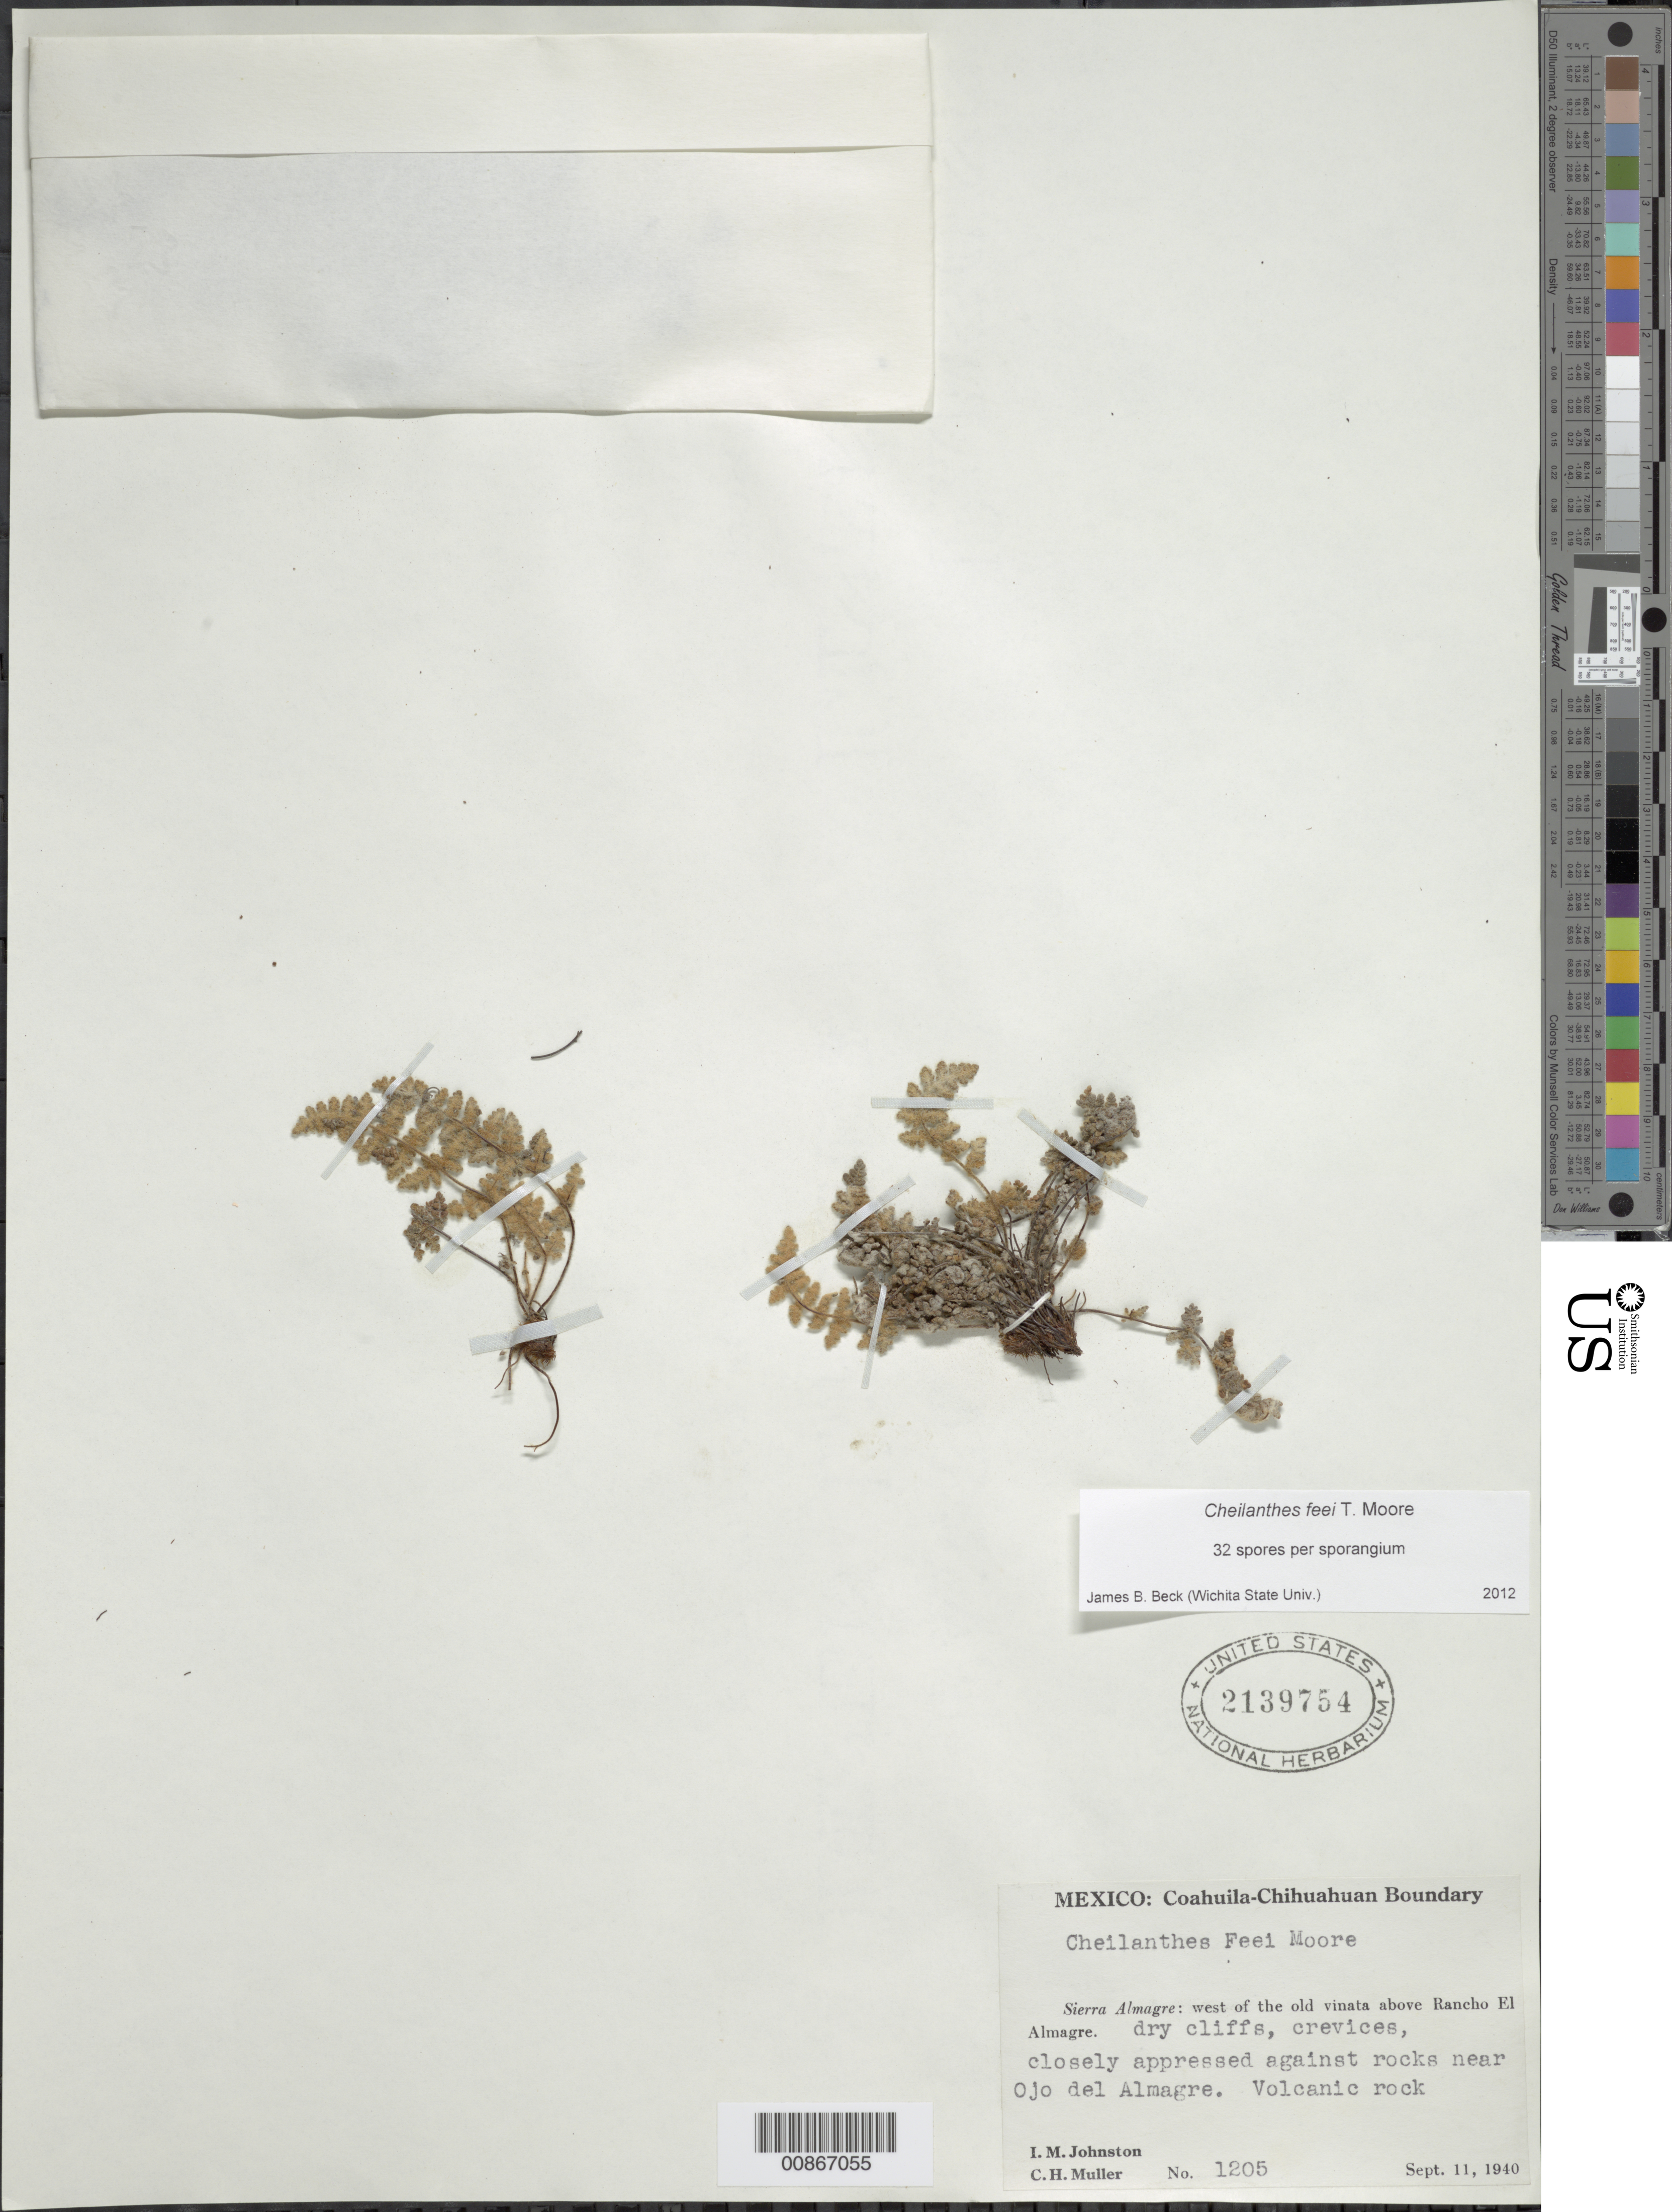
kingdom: Plantae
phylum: Tracheophyta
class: Polypodiopsida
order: Polypodiales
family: Pteridaceae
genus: Cheilanthes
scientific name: Cheilanthes gracilis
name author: (Fée) Mett. ex Riehl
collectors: I.M. Johnston & C. H. Muller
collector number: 1205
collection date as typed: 11 Sep 1940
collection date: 1940-09-11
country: Mexico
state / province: Chihuahua / Coahuila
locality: Coahuila-Chihuahuan Boundary. Sierra Almagre: west of the old vinata above Rancho El Almagre. Near Ojo del Almagre.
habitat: Dry cliffs, crevices, closely appressed against rocks. Volcanic rock.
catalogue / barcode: US 2139754